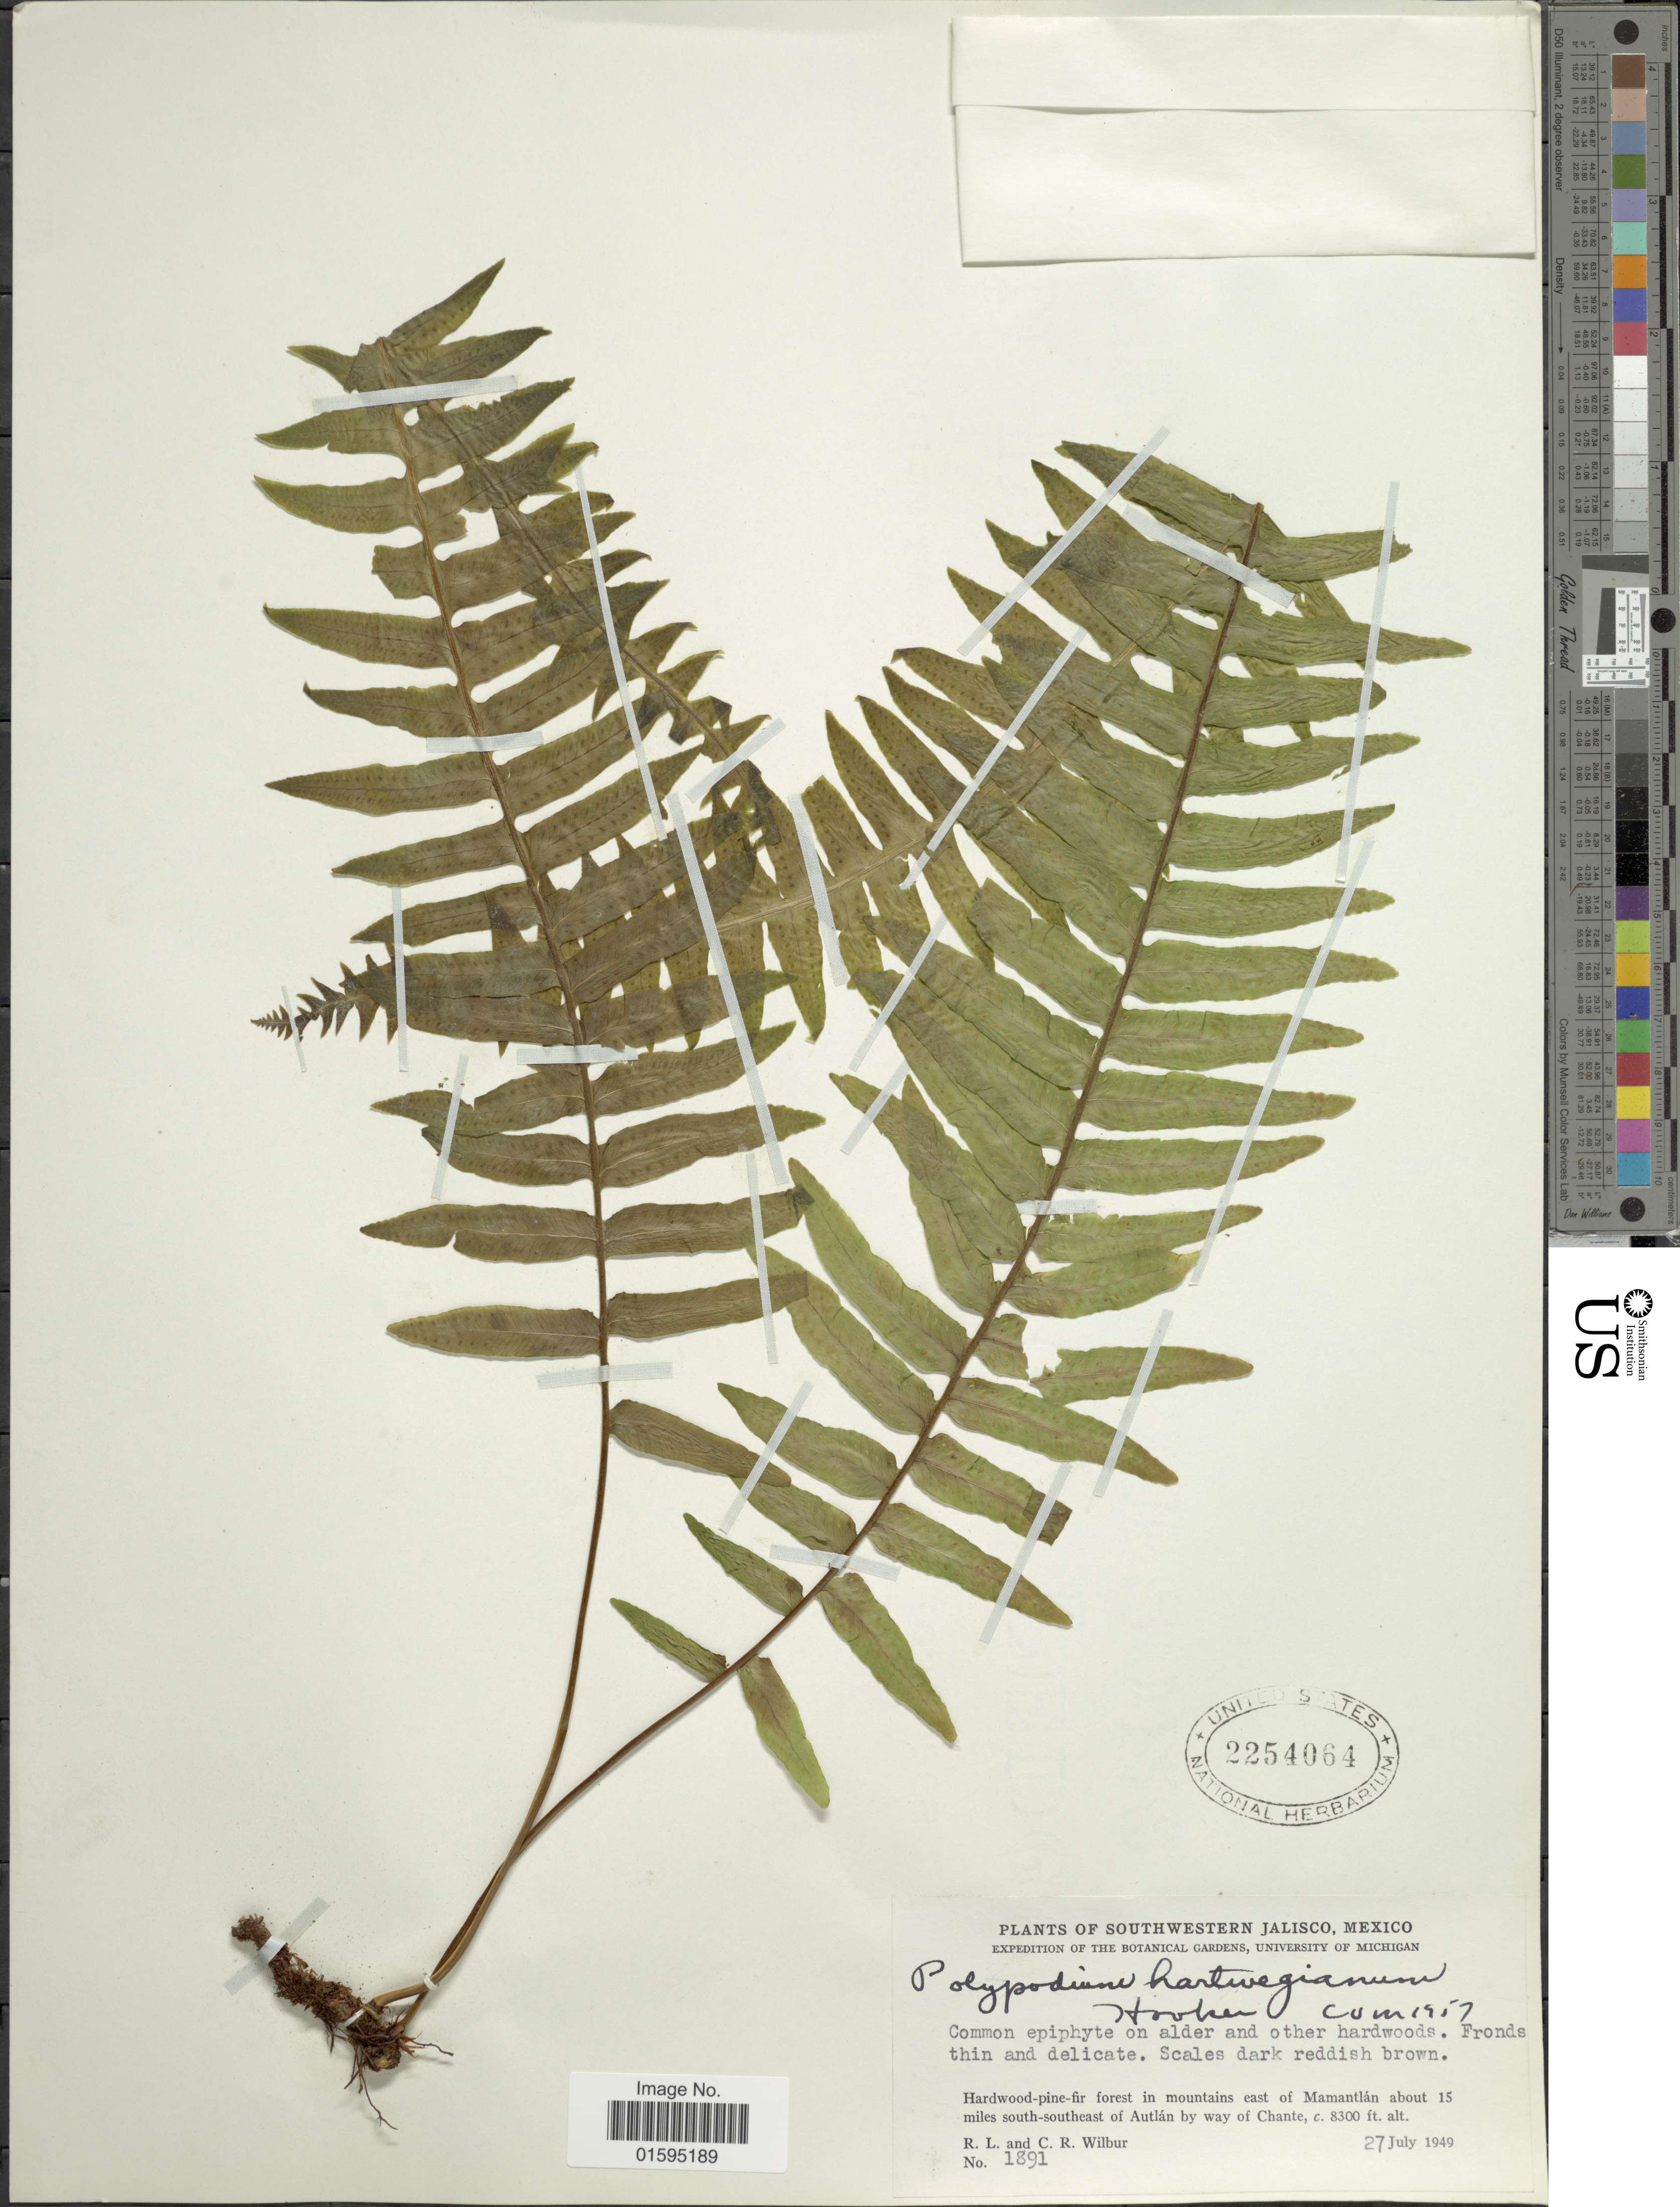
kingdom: Plantae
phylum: Tracheophyta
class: Polypodiopsida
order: Polypodiales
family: Polypodiaceae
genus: Polypodium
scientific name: Polypodium hartwegianum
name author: Hook.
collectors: R. L. Wilbur & C. Wilbur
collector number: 1891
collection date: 1949-07-27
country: Mexico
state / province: Jalisco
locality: Southwestern Jalisco, Hardwood-pine-fir forest in mountains east of Mamantlán about 15 miles south-southeast of Autlán by way of Chante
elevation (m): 2530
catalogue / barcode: US 2254064